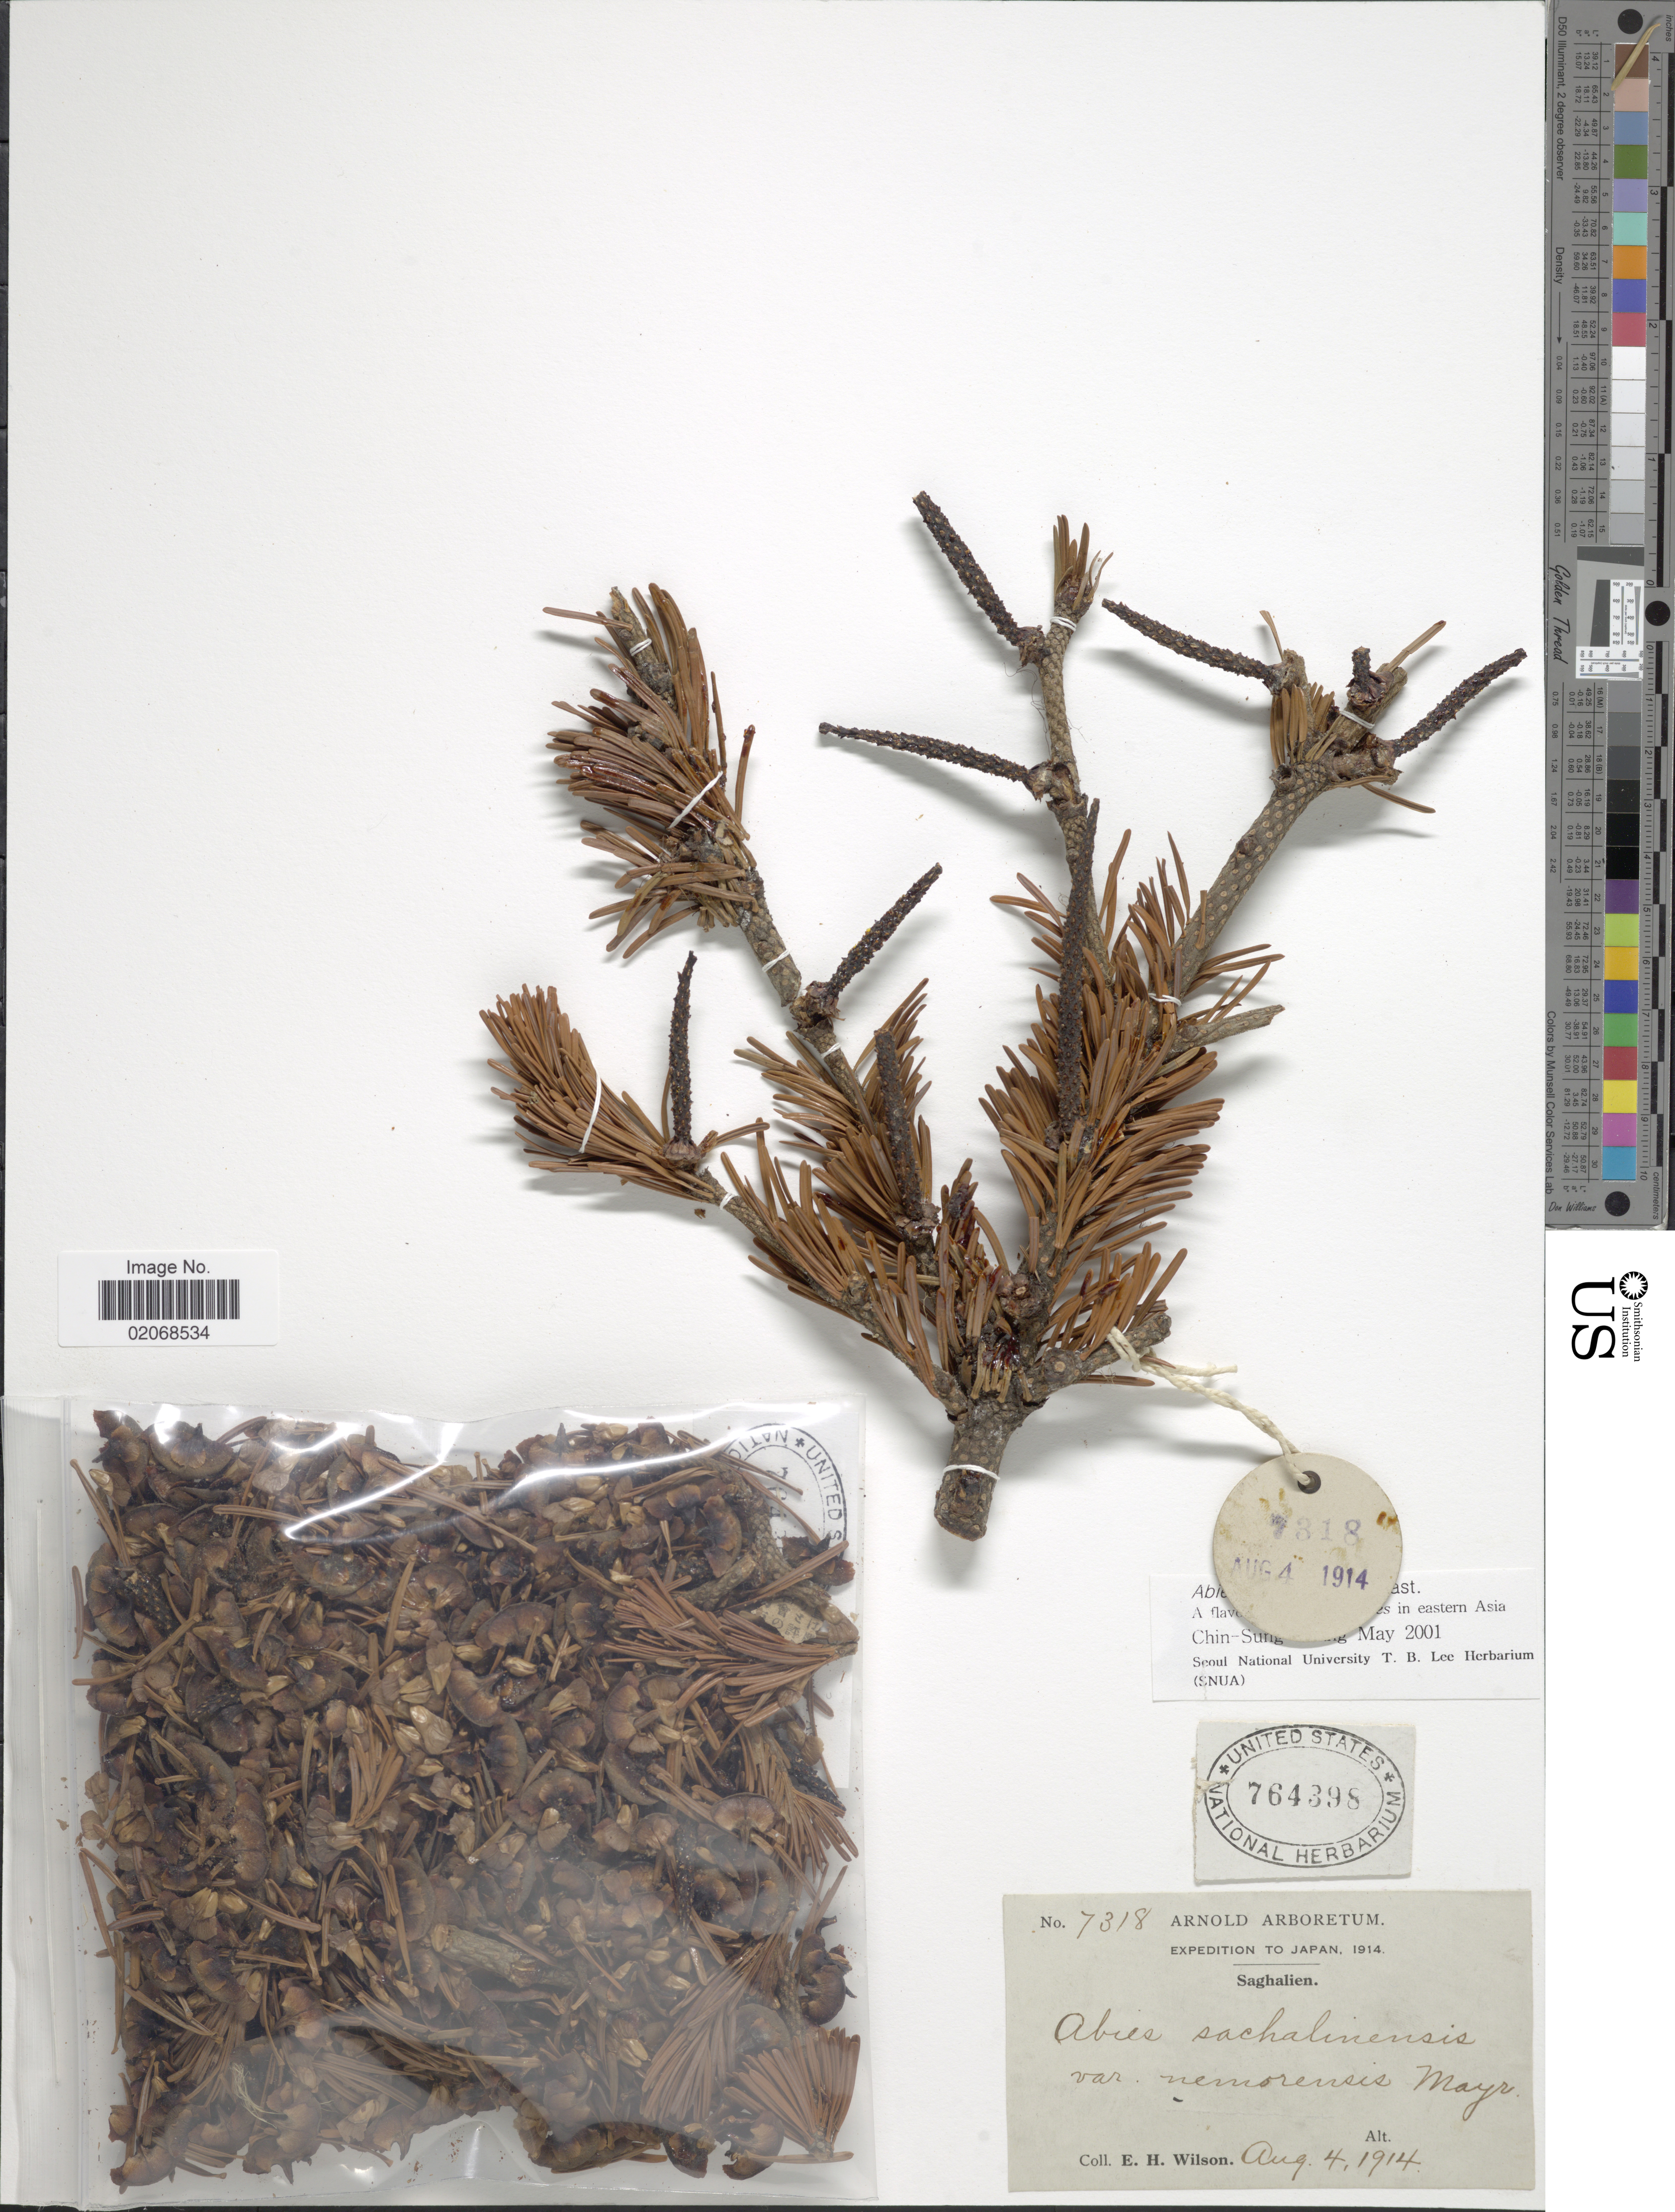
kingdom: Plantae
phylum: Tracheophyta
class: Pinopsida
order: Pinales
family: Pinaceae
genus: Abies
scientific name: Abies sachalinensis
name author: F. Schmidt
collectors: E. Wilson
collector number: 7318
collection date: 1914-08-04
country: Japan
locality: Saghalien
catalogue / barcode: US 764398